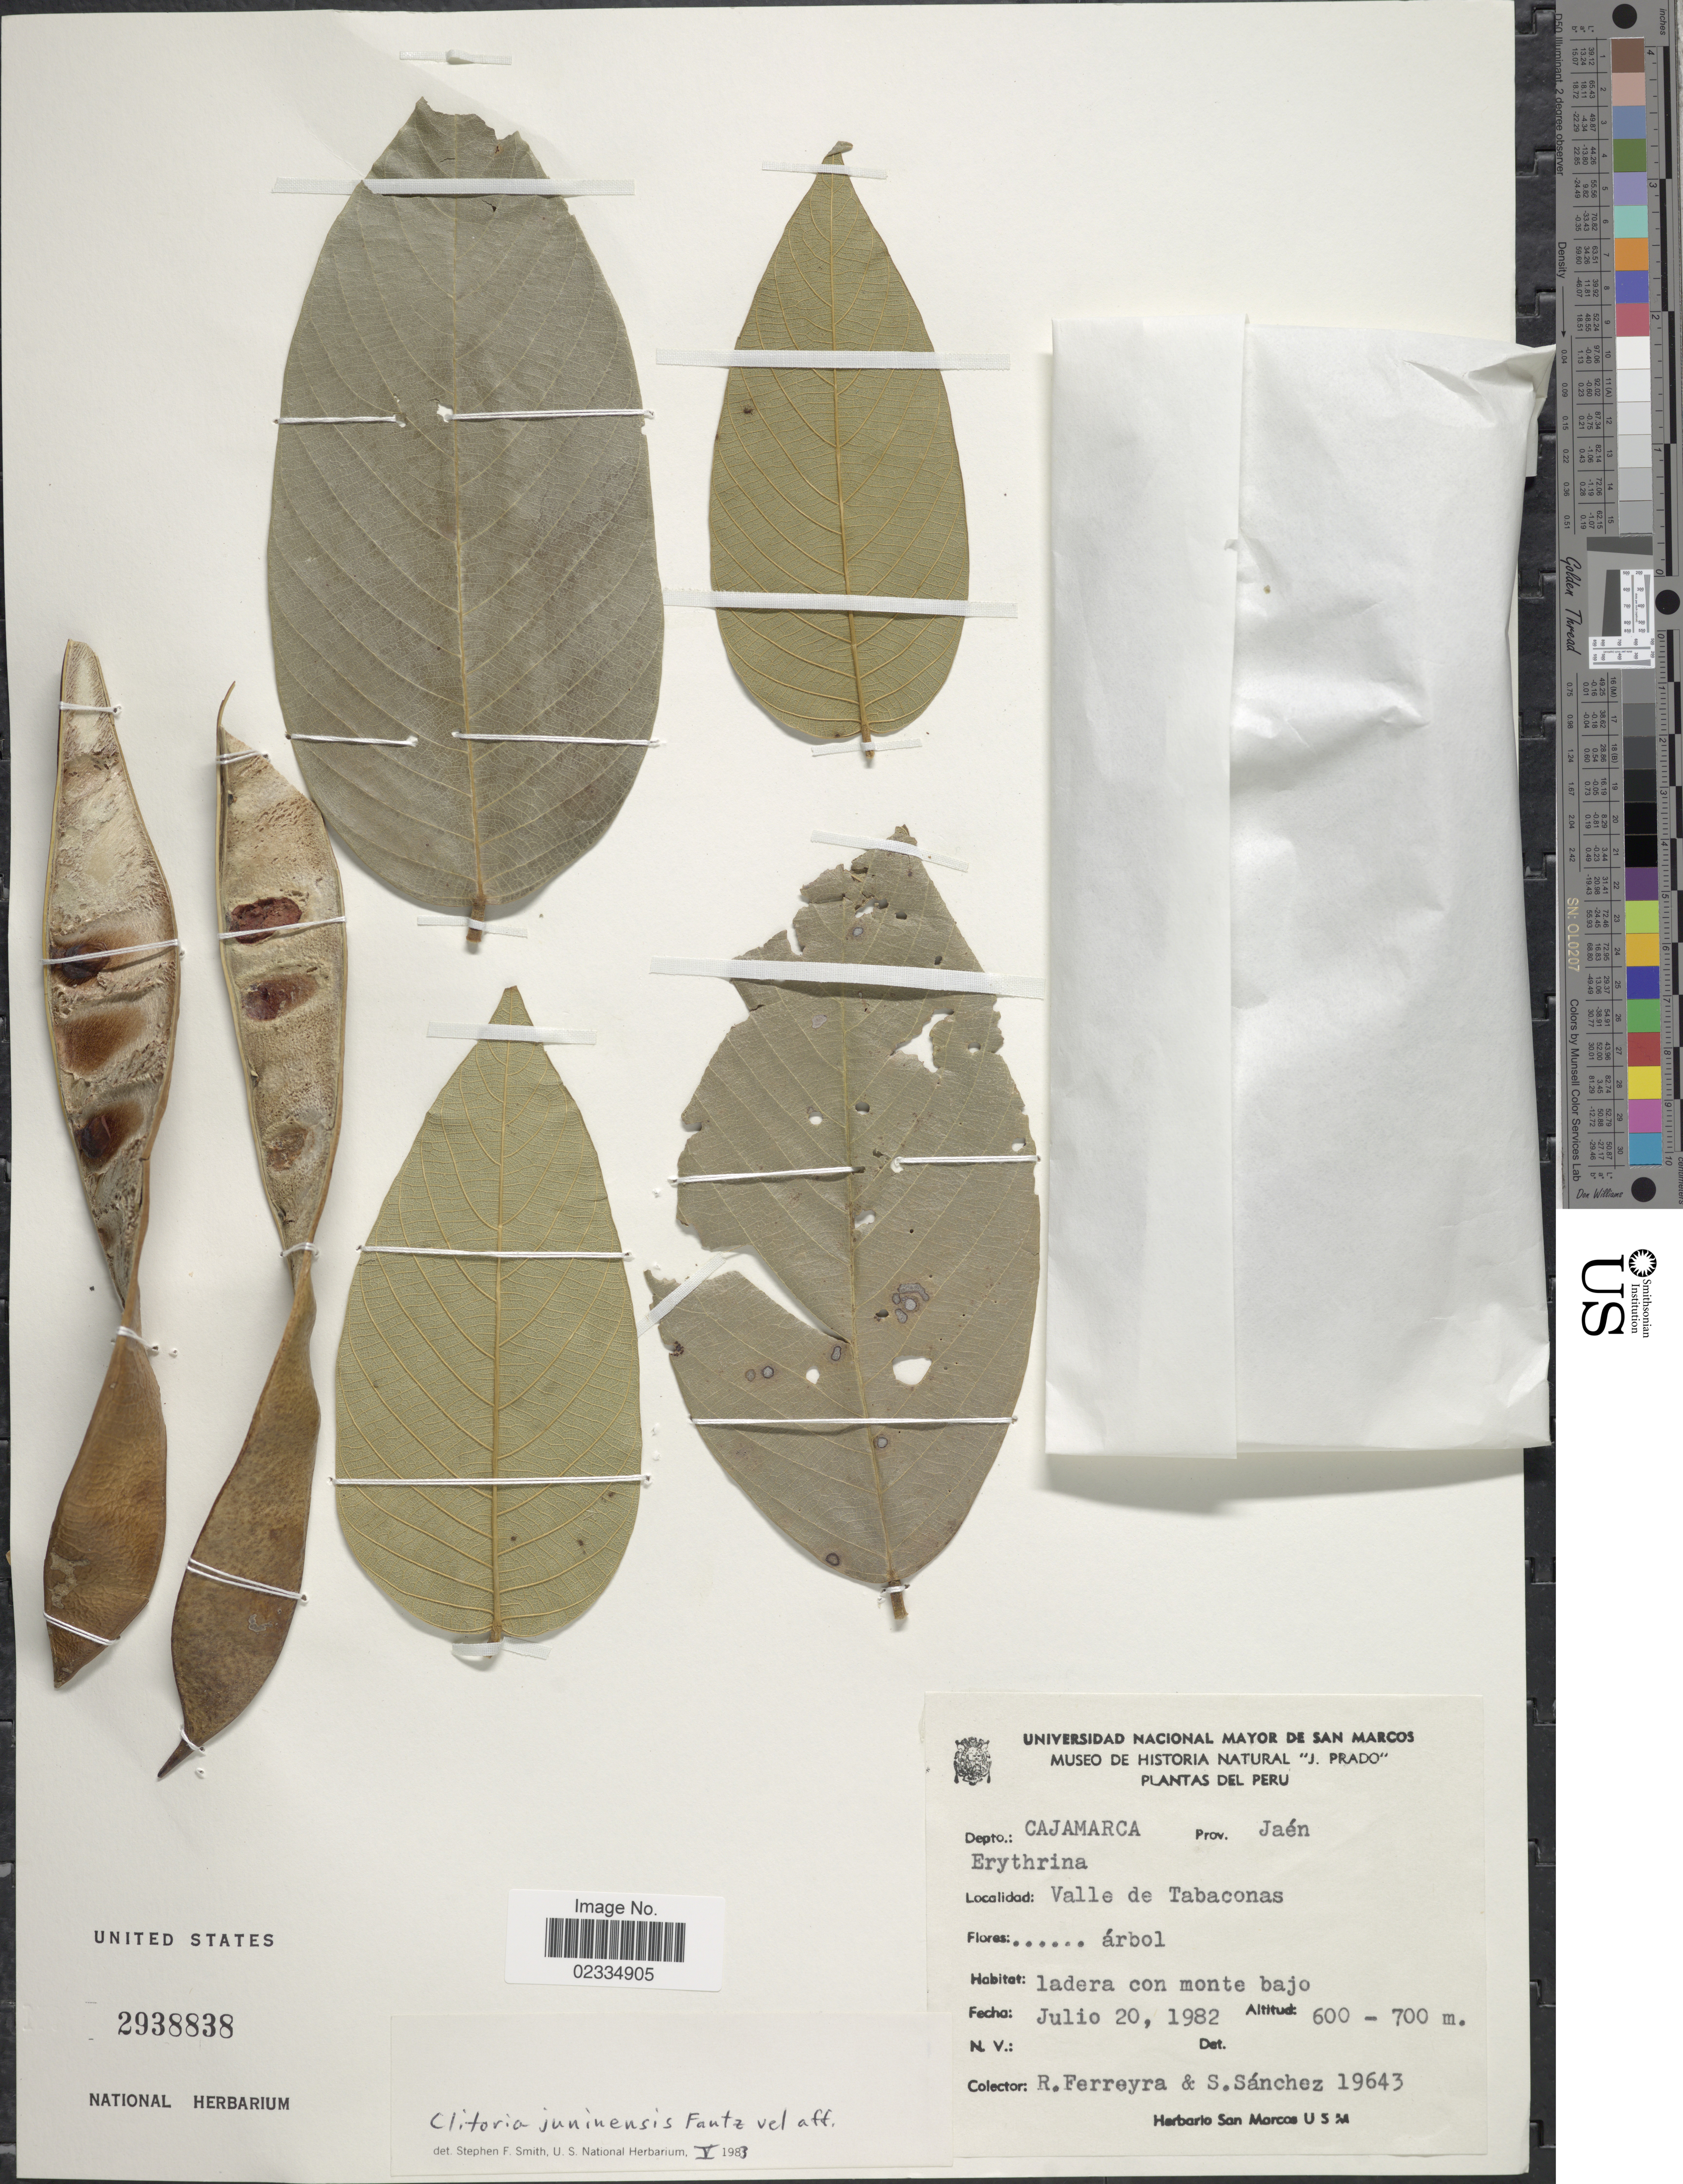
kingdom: Plantae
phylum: Tracheophyta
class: Magnoliopsida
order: Fabales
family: Fabaceae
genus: Clitoria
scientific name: Clitoria juninensis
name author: Fantz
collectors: R. A. Ferreyra & S. Sanchez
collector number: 19643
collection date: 1982-07-20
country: Peru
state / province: Cajamarca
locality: Prov. Jaen. Valle de Tabaconas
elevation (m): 600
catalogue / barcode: US 2938838